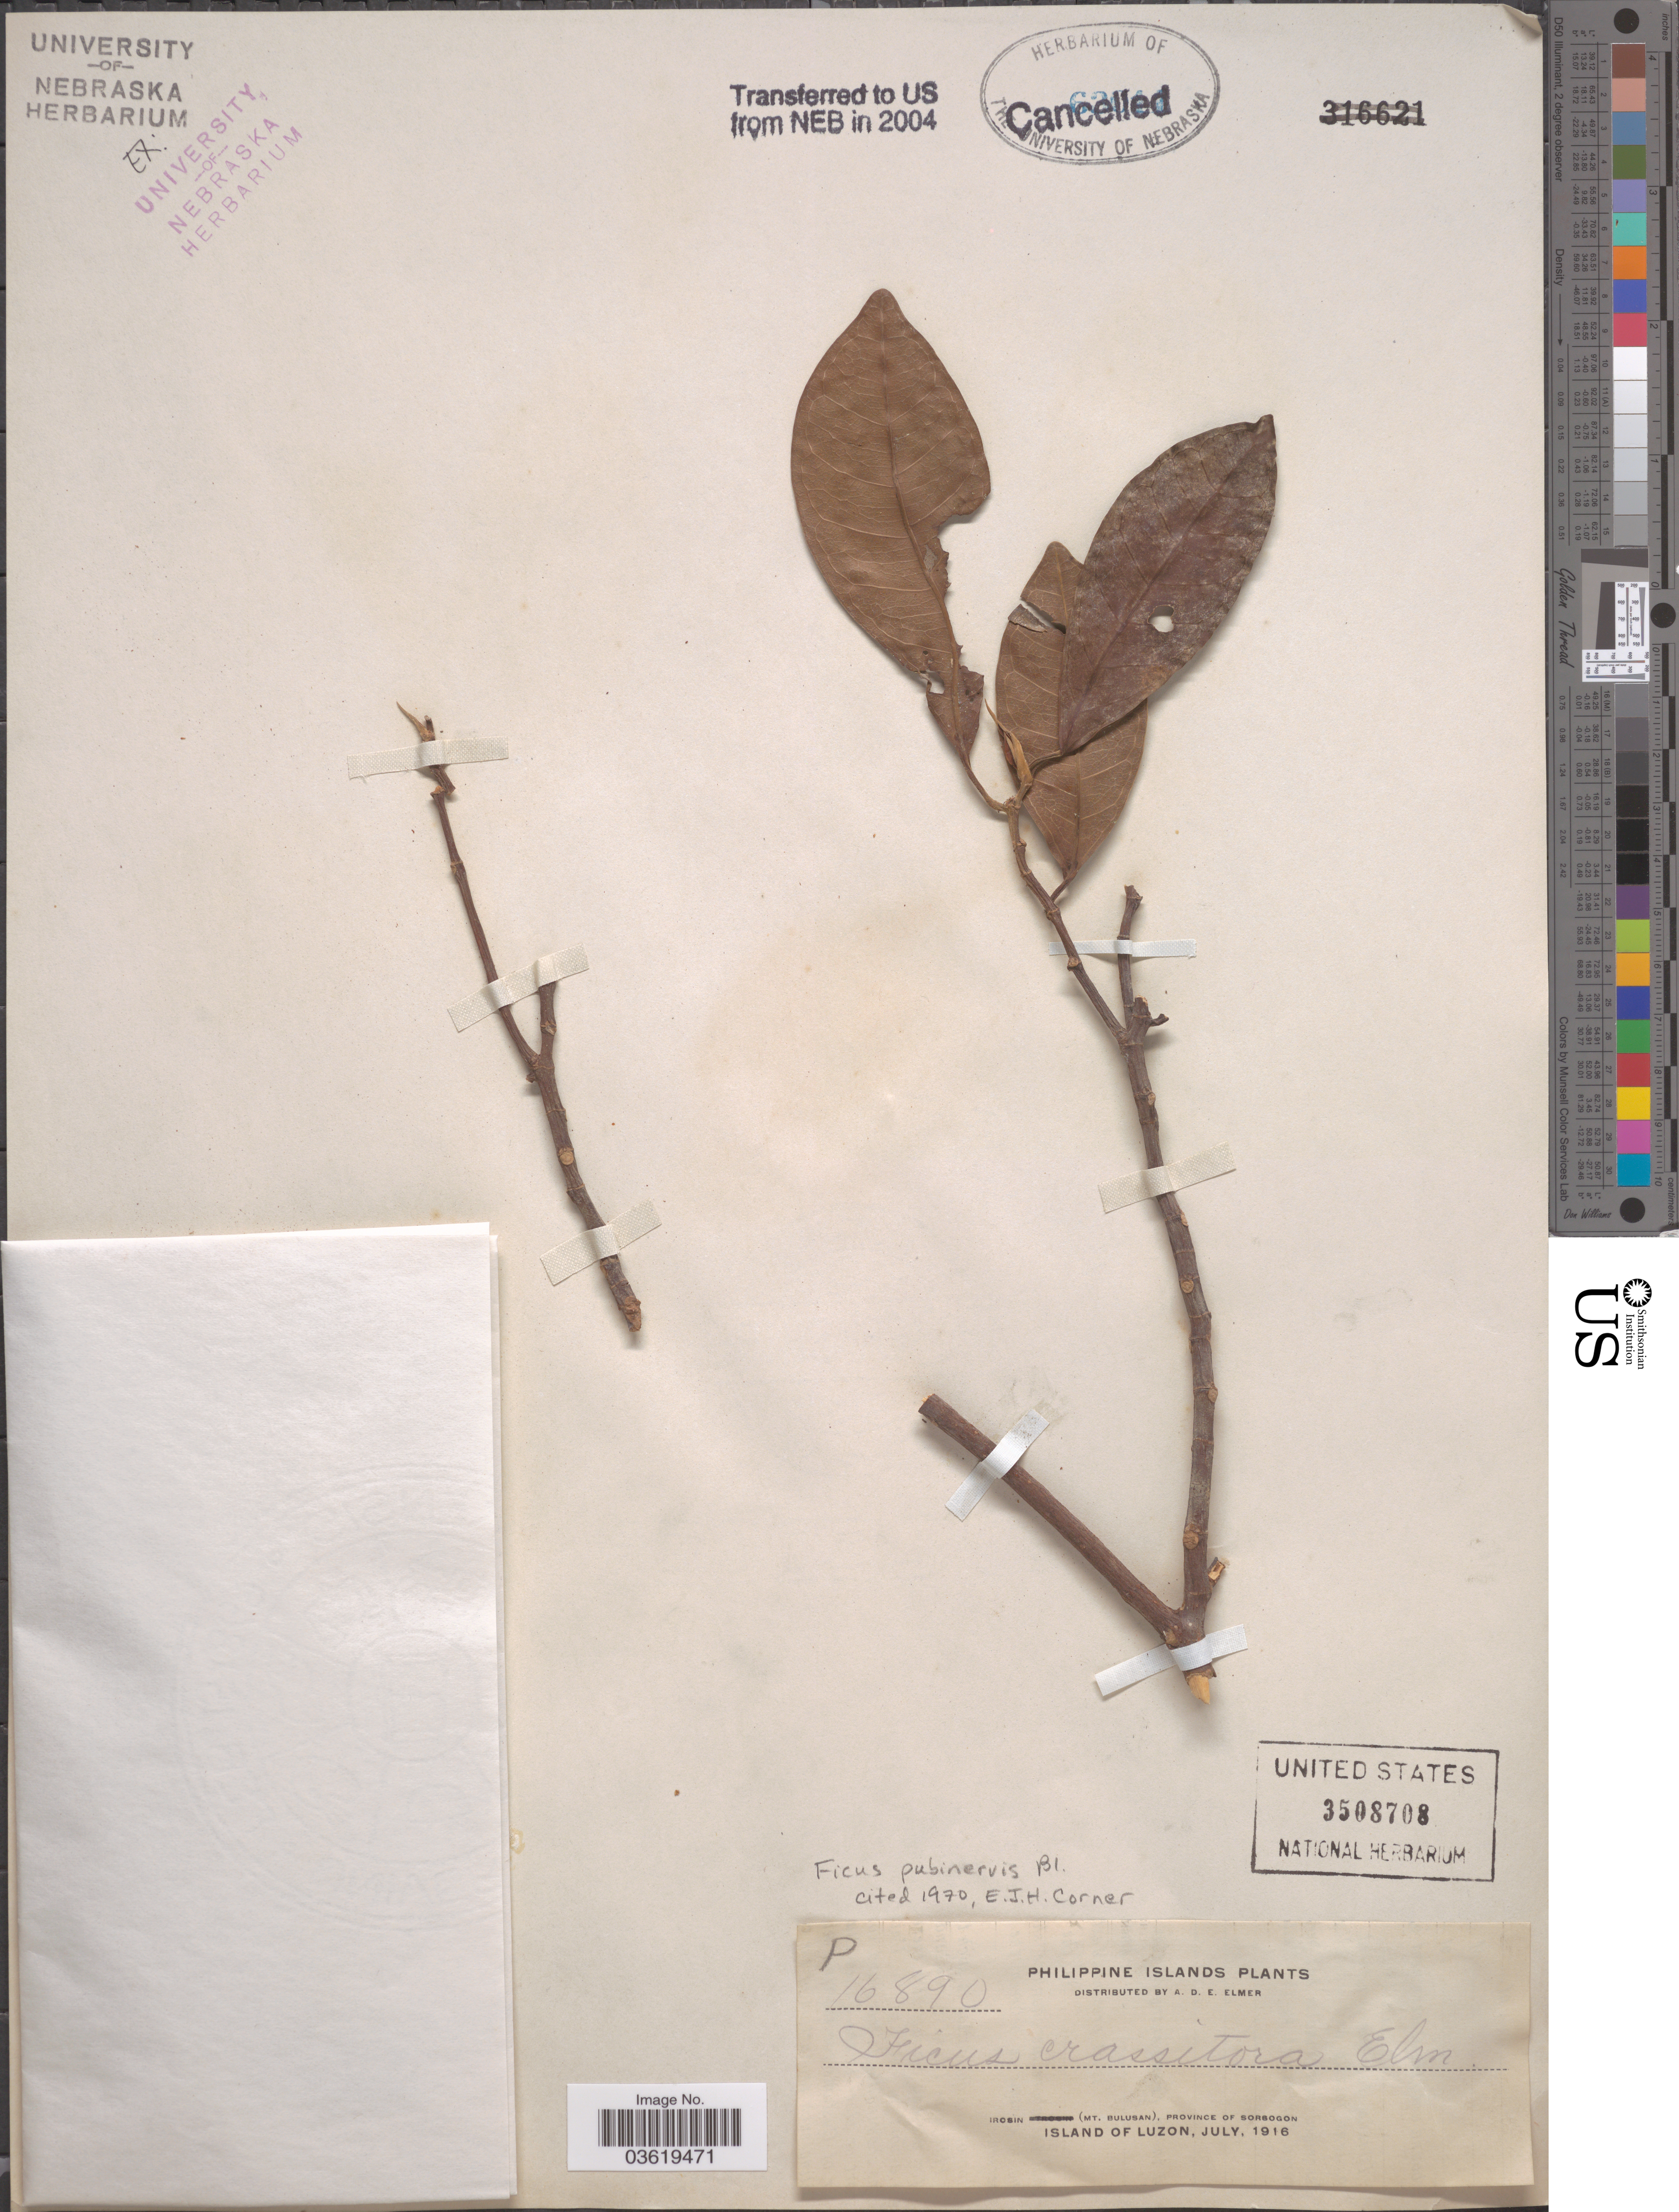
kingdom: Plantae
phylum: Tracheophyta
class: Magnoliopsida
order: Rosales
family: Moraceae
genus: Ficus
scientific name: Ficus pubinervis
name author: Blume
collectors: A. D. E. Elmer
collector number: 16890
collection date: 1916-07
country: Philippines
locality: Irosin (Mt. Bulusan), Province of Sorsogon. Island of Luzon.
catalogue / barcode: US 3508708